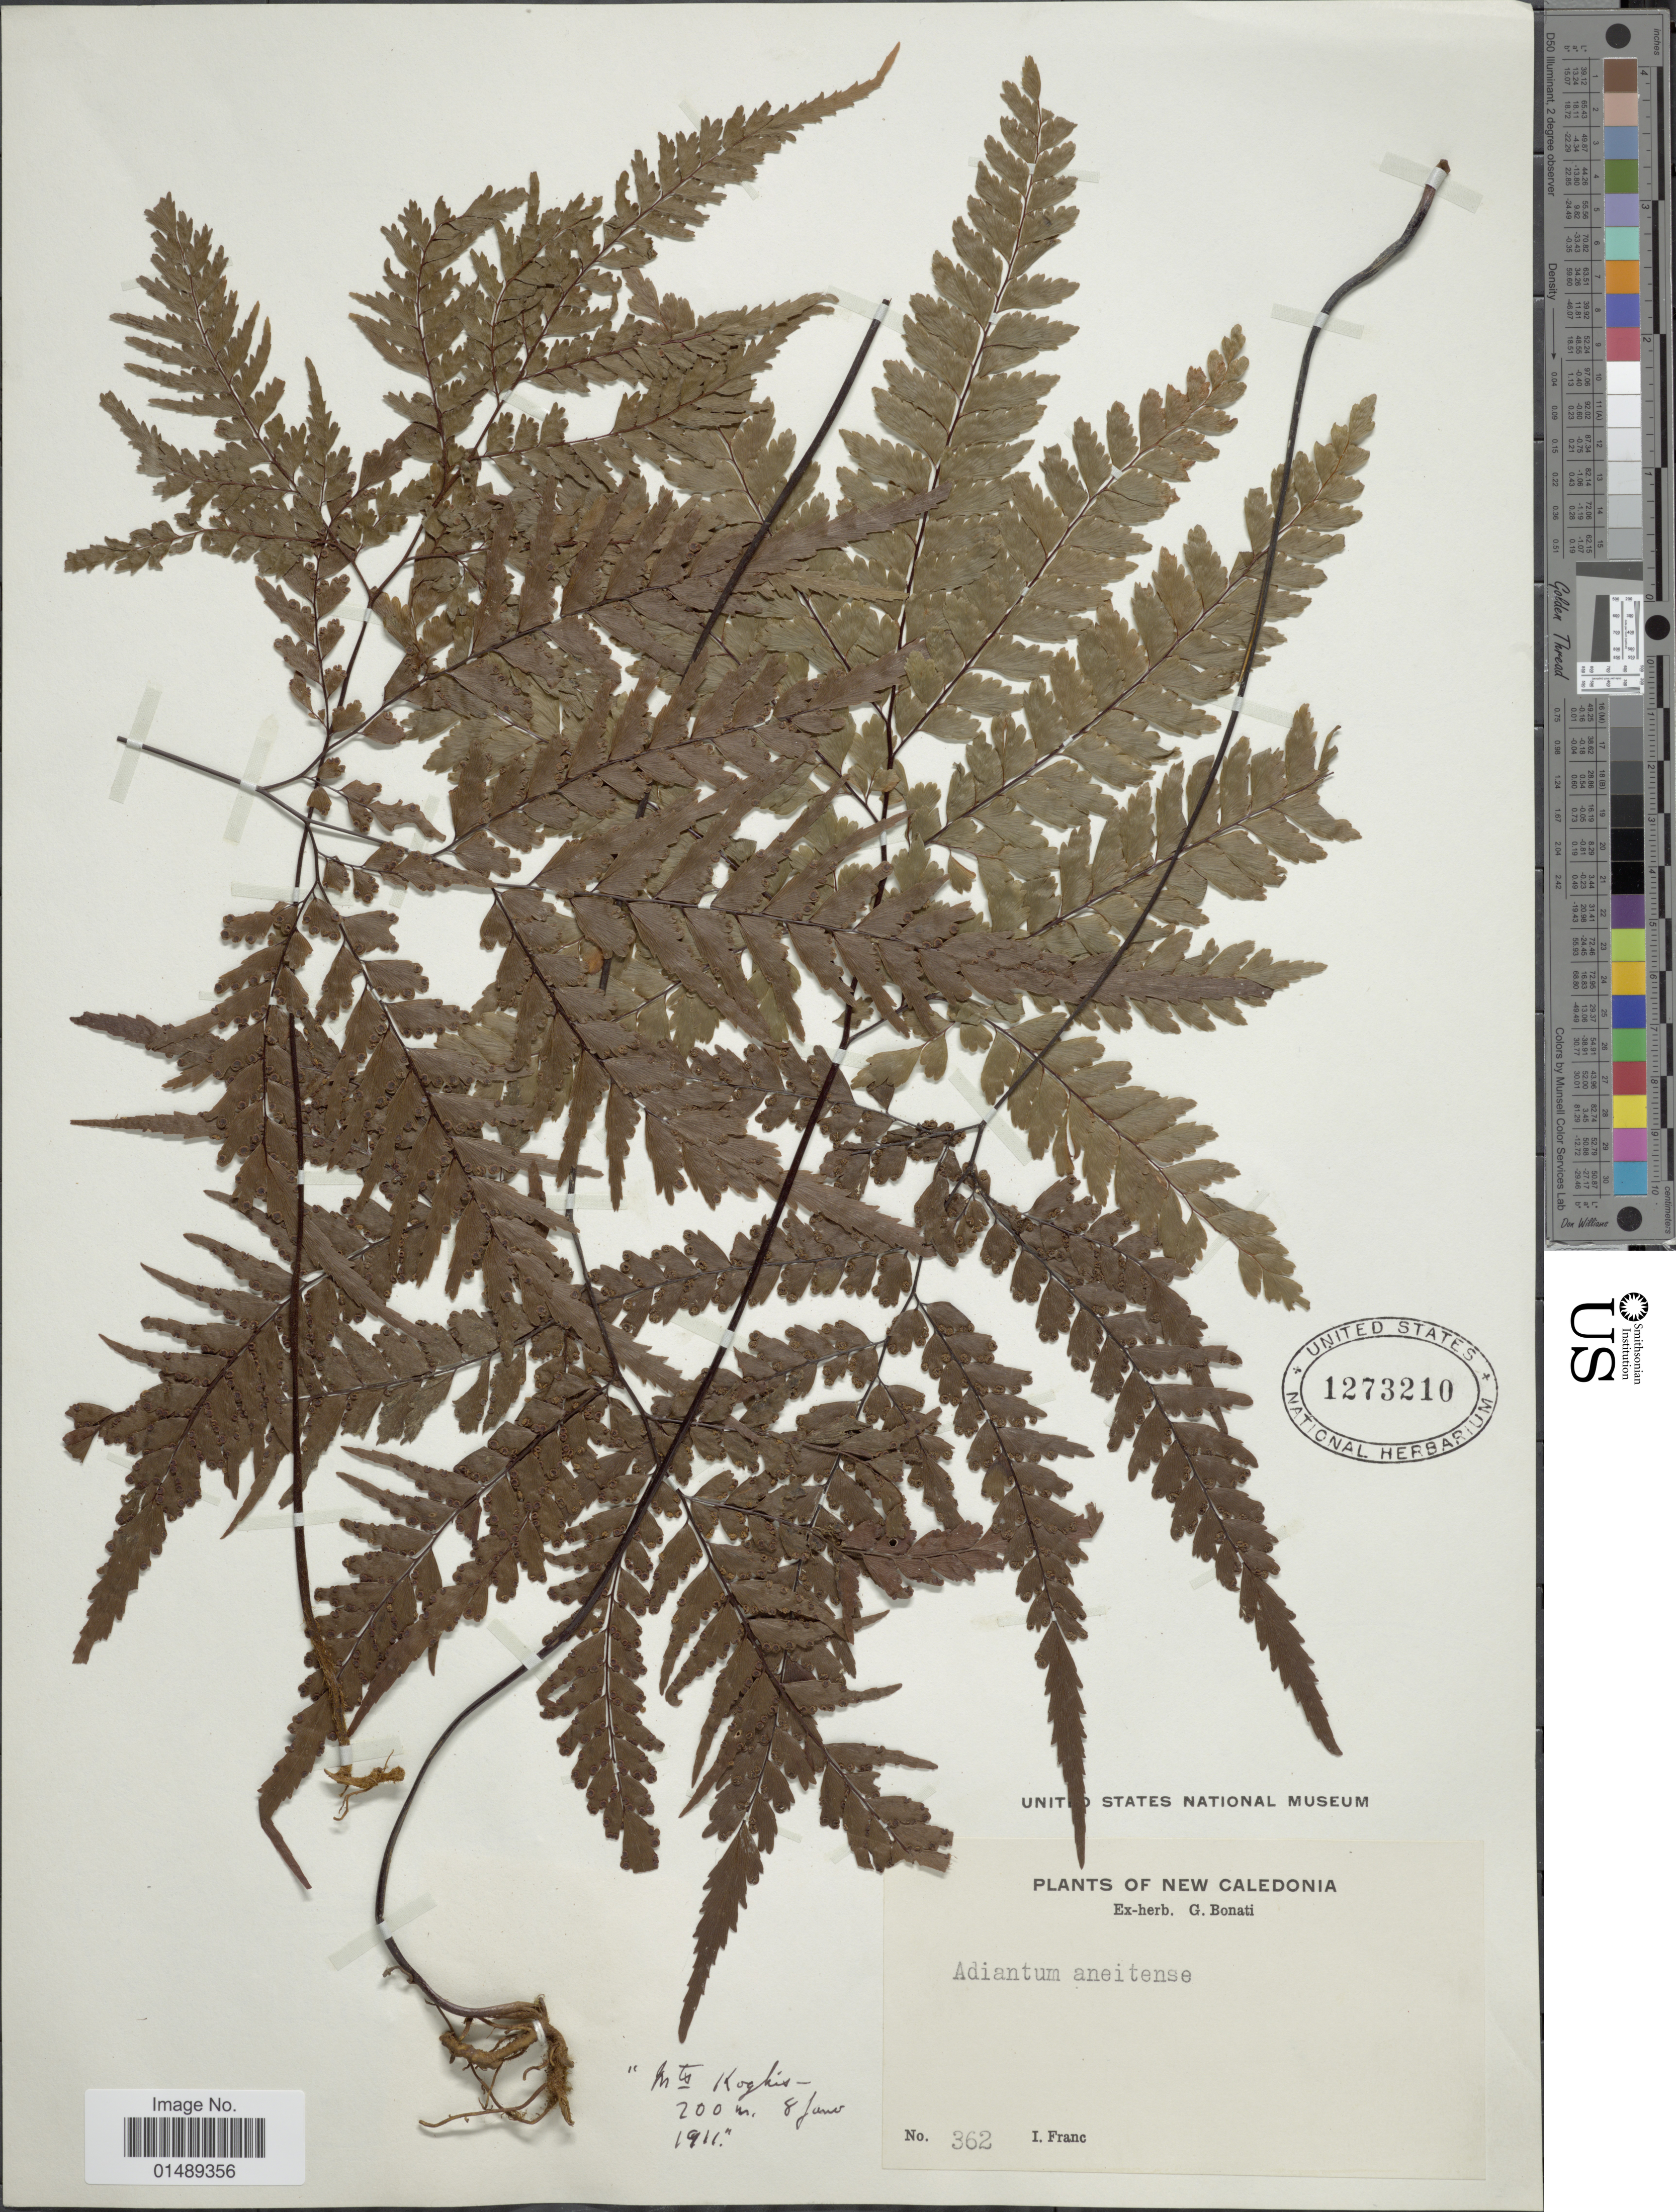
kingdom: Plantae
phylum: Tracheophyta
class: Polypodiopsida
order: Polypodiales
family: Pteridaceae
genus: Adiantum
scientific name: Adiantum novae-caledoniae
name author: Keyserl.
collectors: I. Franc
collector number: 362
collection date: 1911-01-08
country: New Caledonia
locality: Mts. Koghis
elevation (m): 200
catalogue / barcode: US 1273210